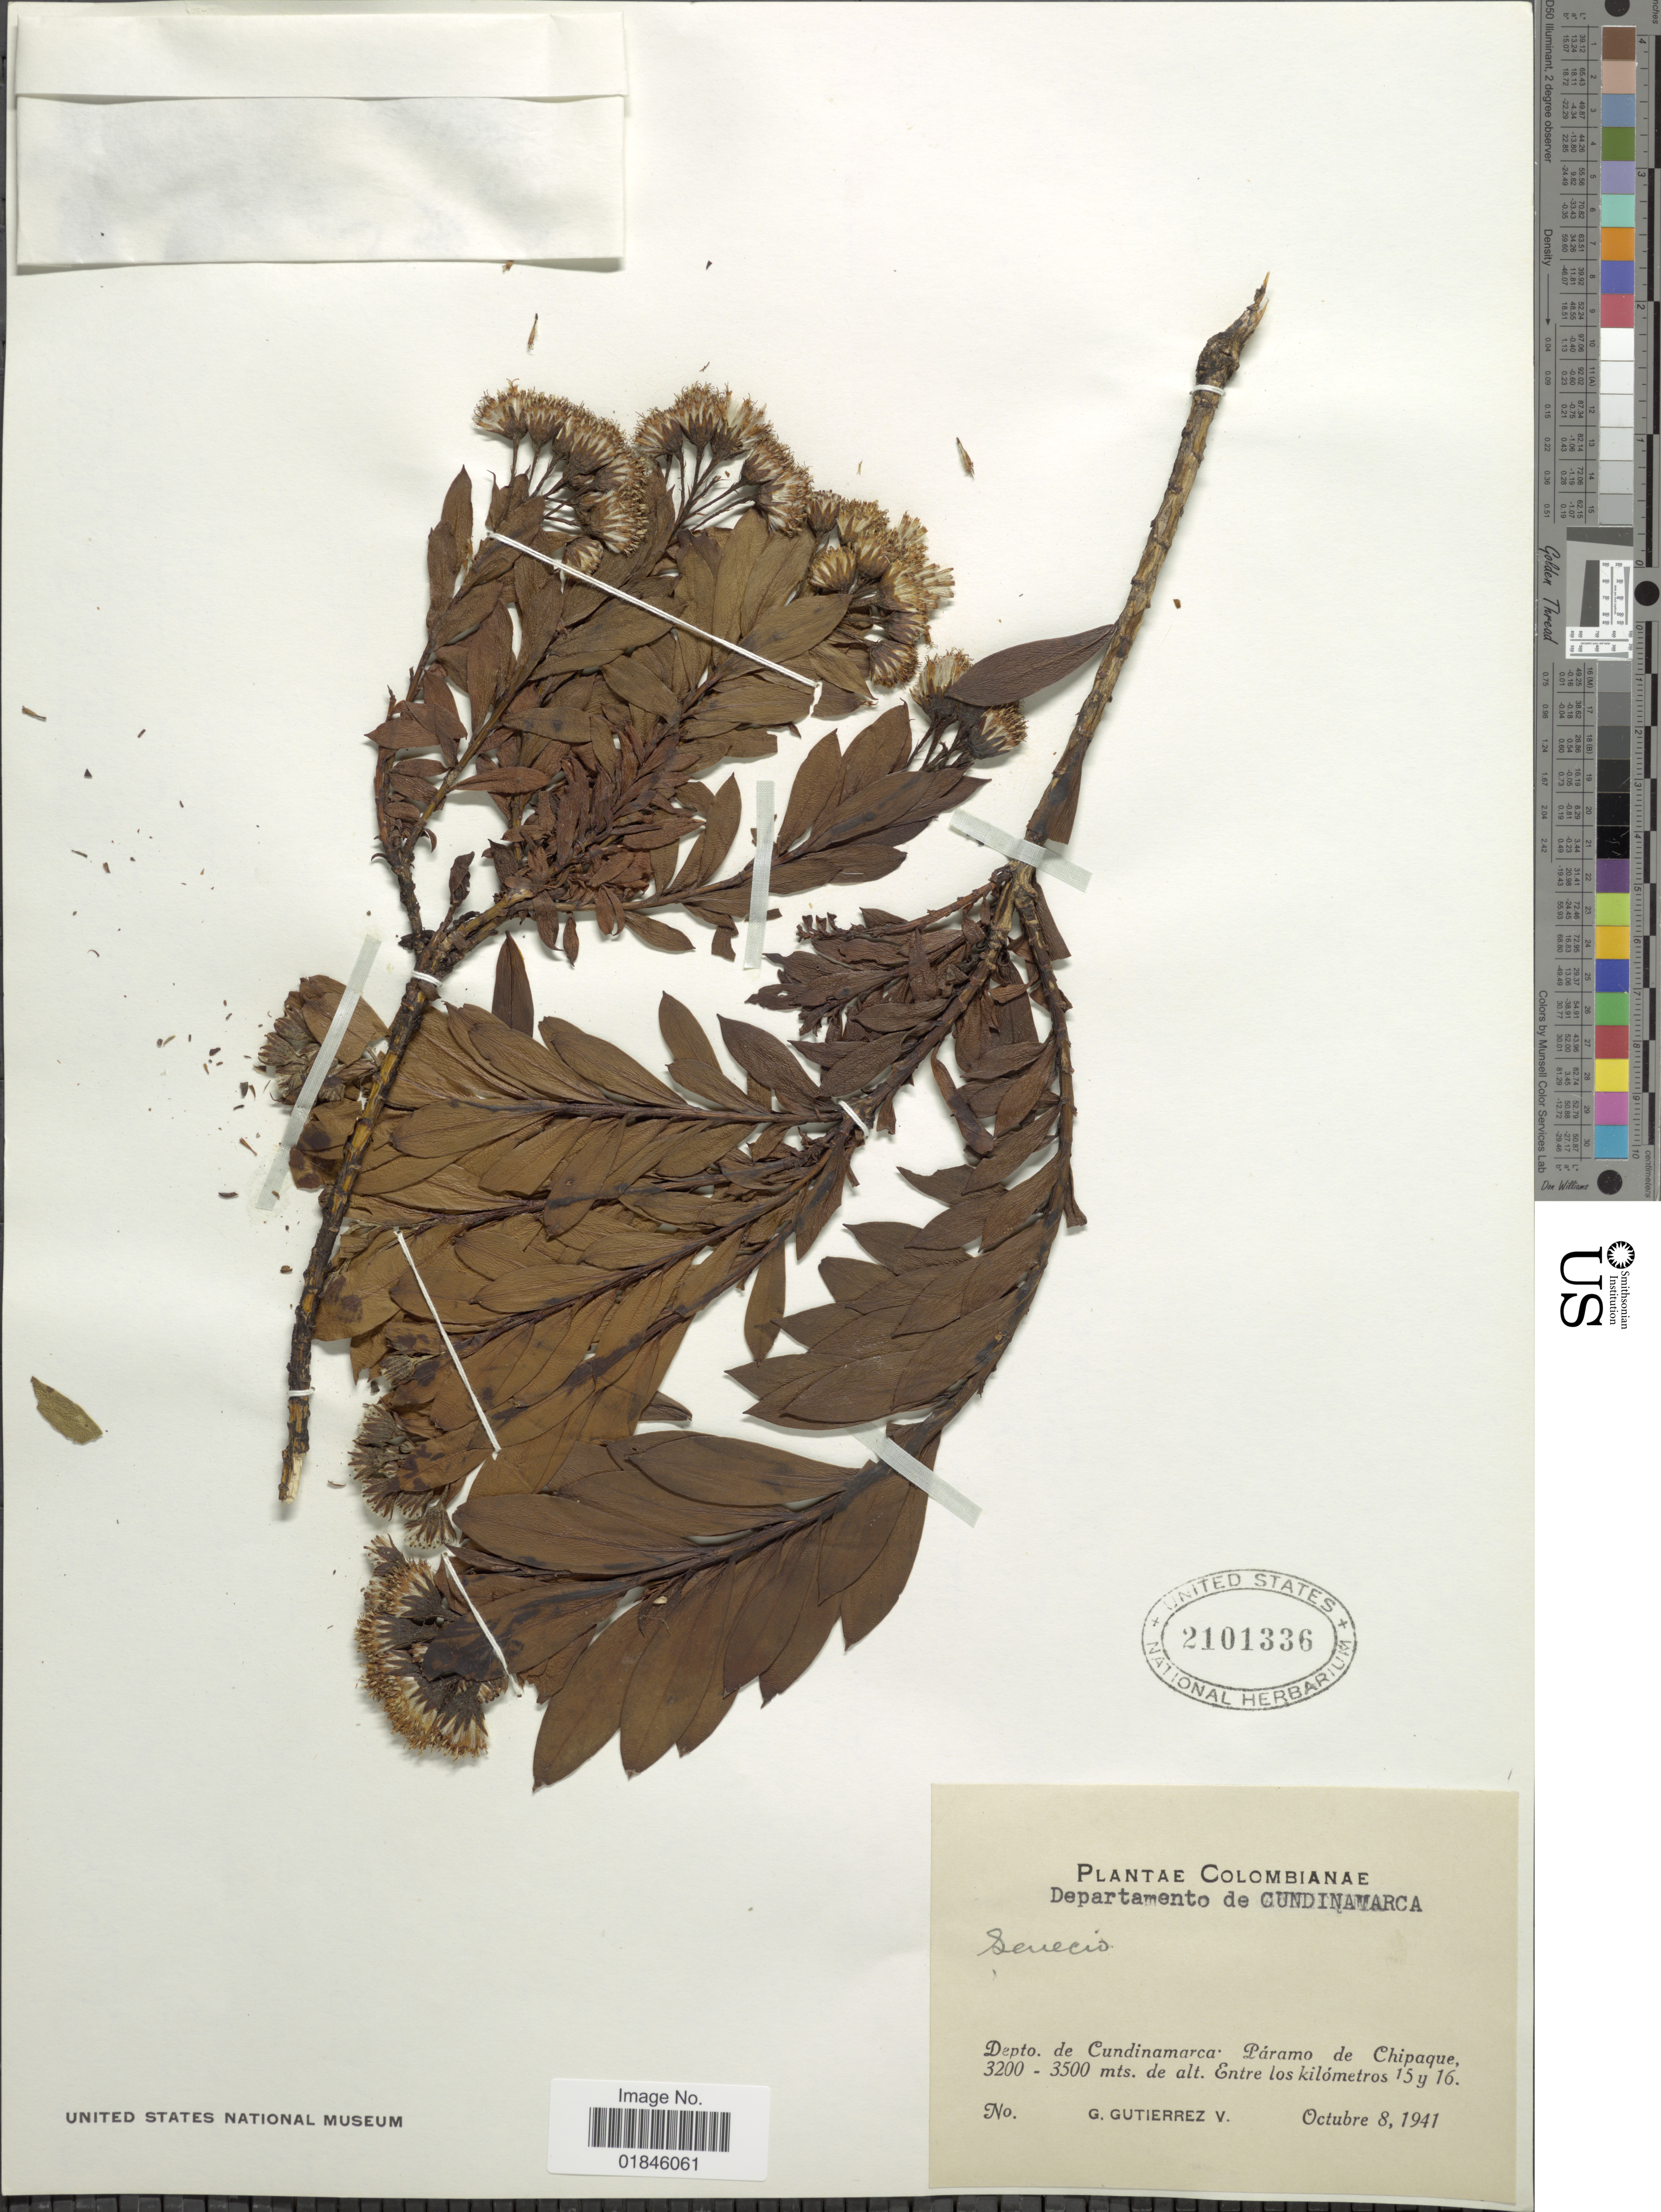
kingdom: Plantae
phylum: Tracheophyta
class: Magnoliopsida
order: Asterales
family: Asteraceae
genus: Pentacalia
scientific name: Pentacalia vaccinioides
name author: (Kunth) Cuatrec.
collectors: G. Gutiérrez V.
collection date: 1941-10-08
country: Colombia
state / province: Cundinamarca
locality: Departamento de Cundinamarca. Depto. de Cundinamarca: Páramo de Chipaque. Entre los kilómetros 15 y 16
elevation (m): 3200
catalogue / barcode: US 2101336